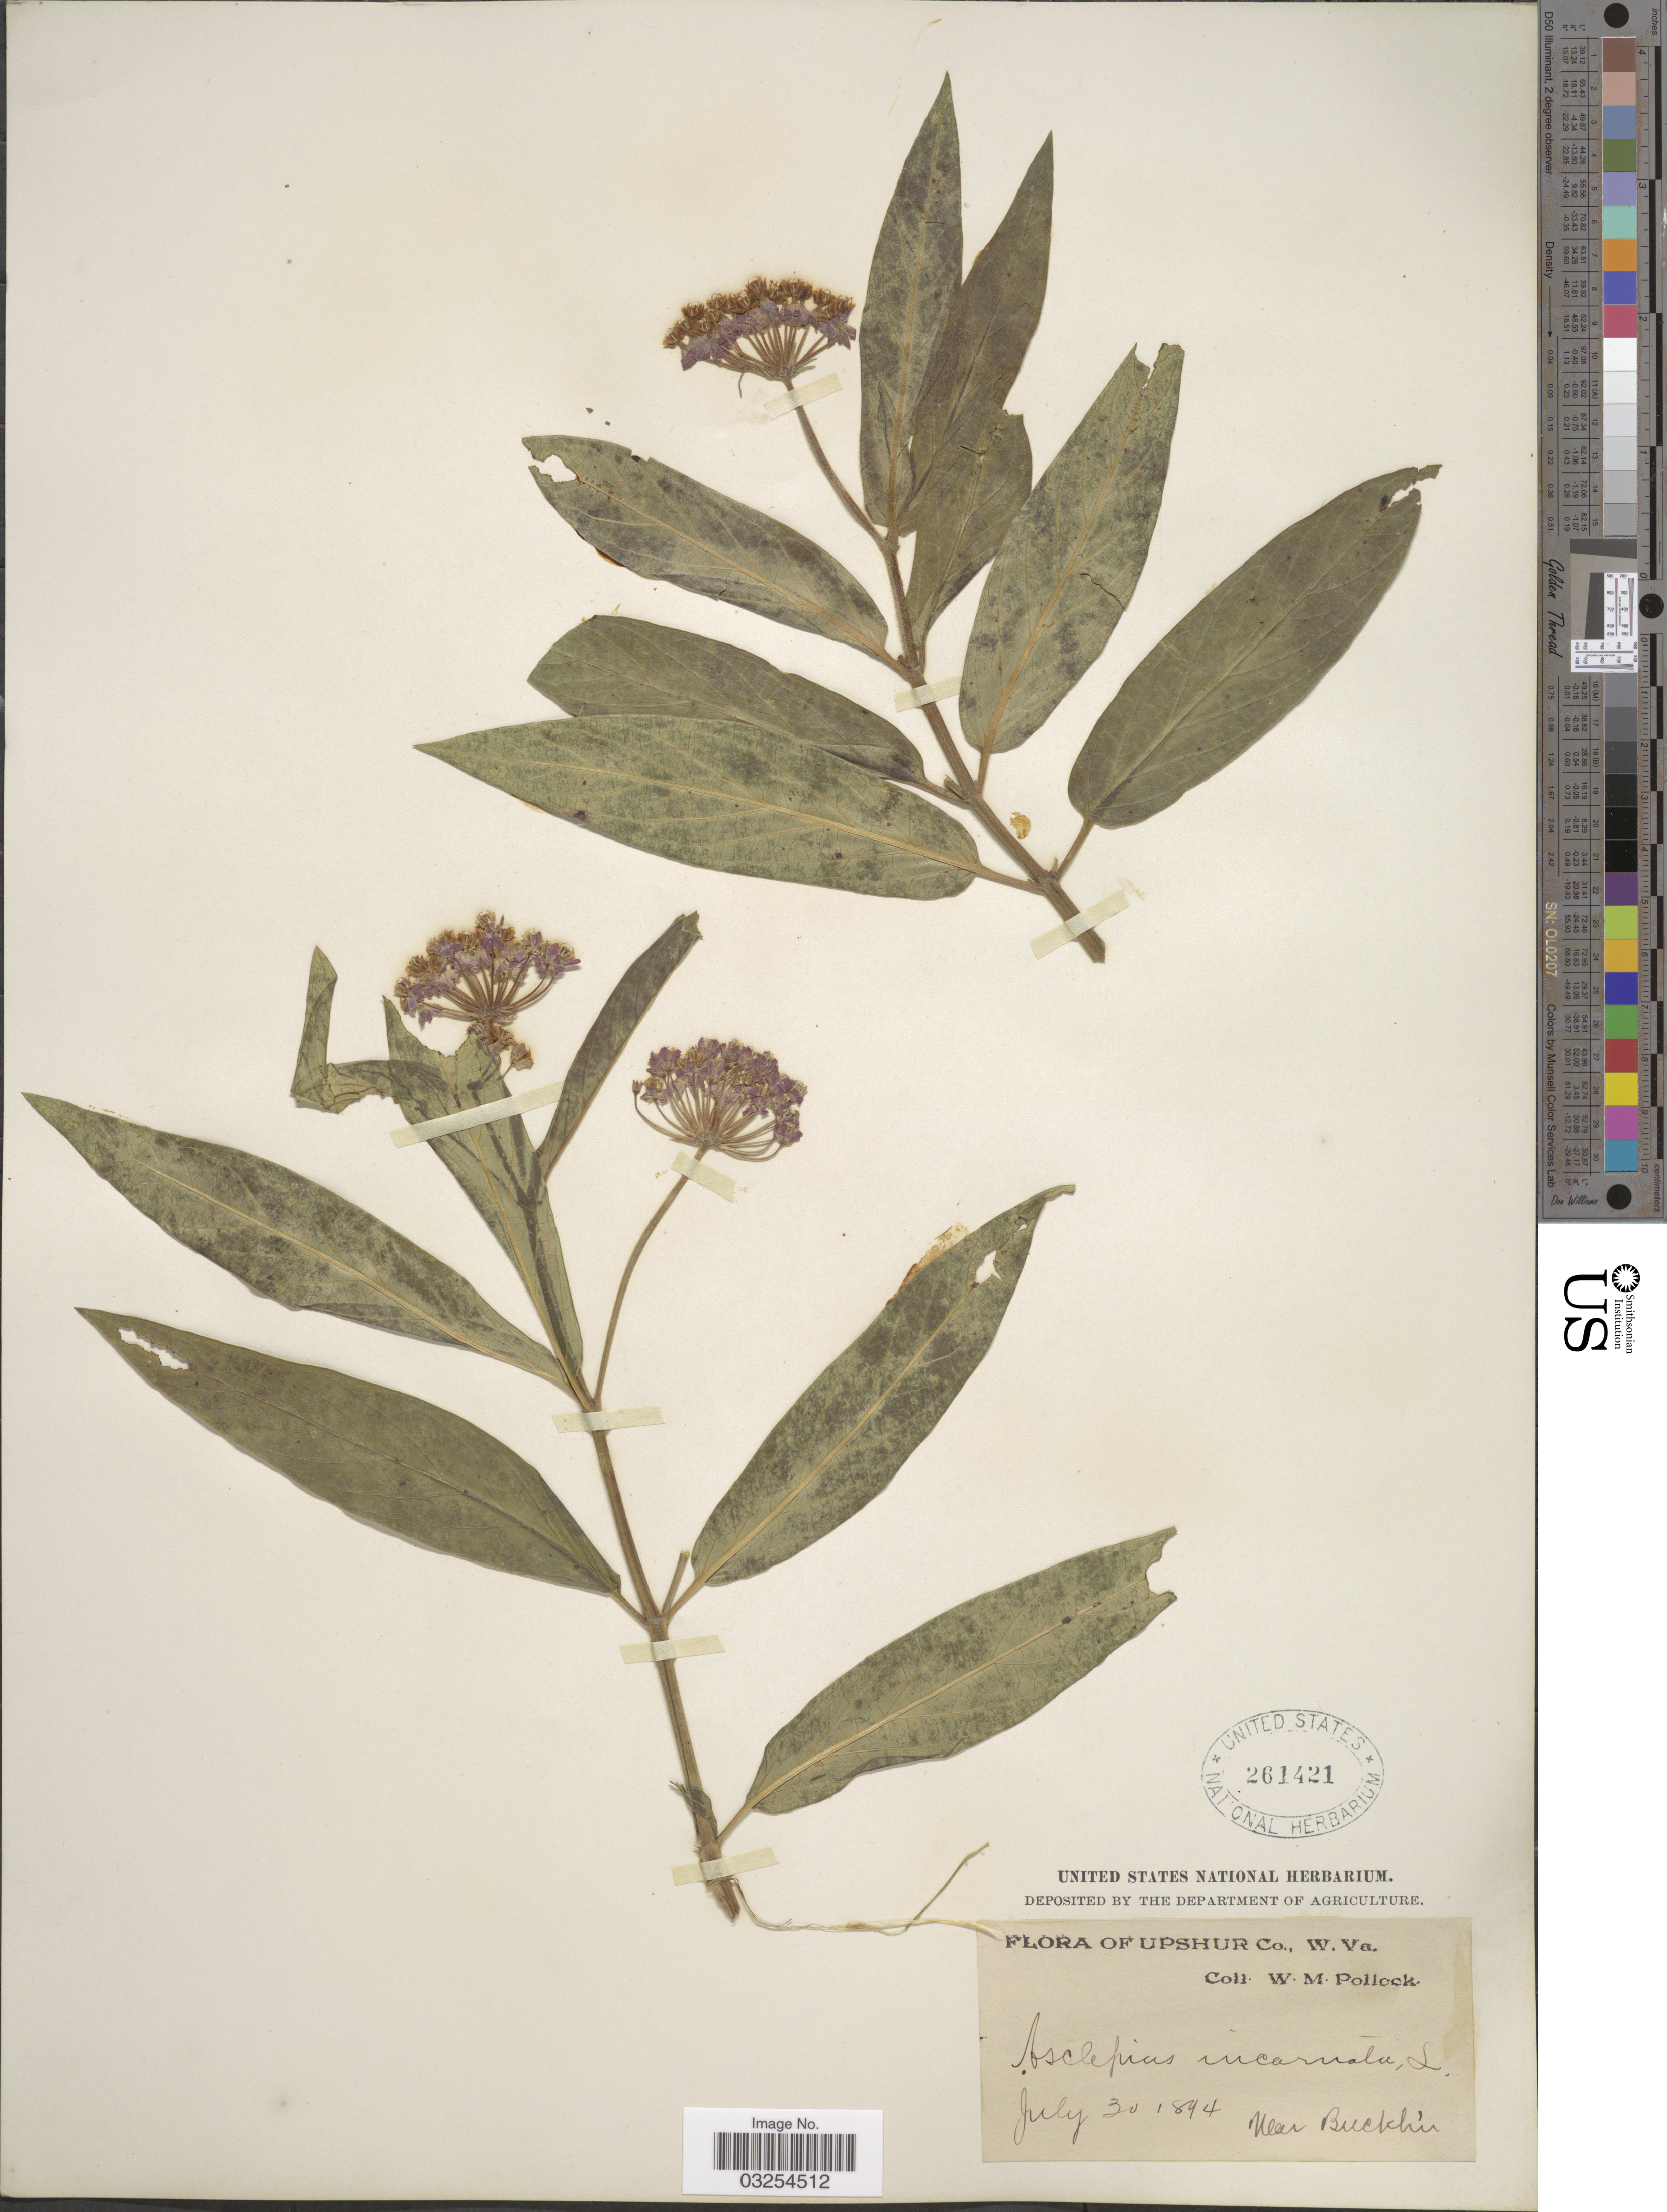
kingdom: Plantae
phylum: Tracheophyta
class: Magnoliopsida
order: Gentianales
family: Apocynaceae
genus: Asclepias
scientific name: Asclepias incarnata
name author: L.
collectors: W. M. Pollock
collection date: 1894-07-30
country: United States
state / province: West Virginia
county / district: Upshur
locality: near Buckh'n.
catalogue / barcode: US 261421